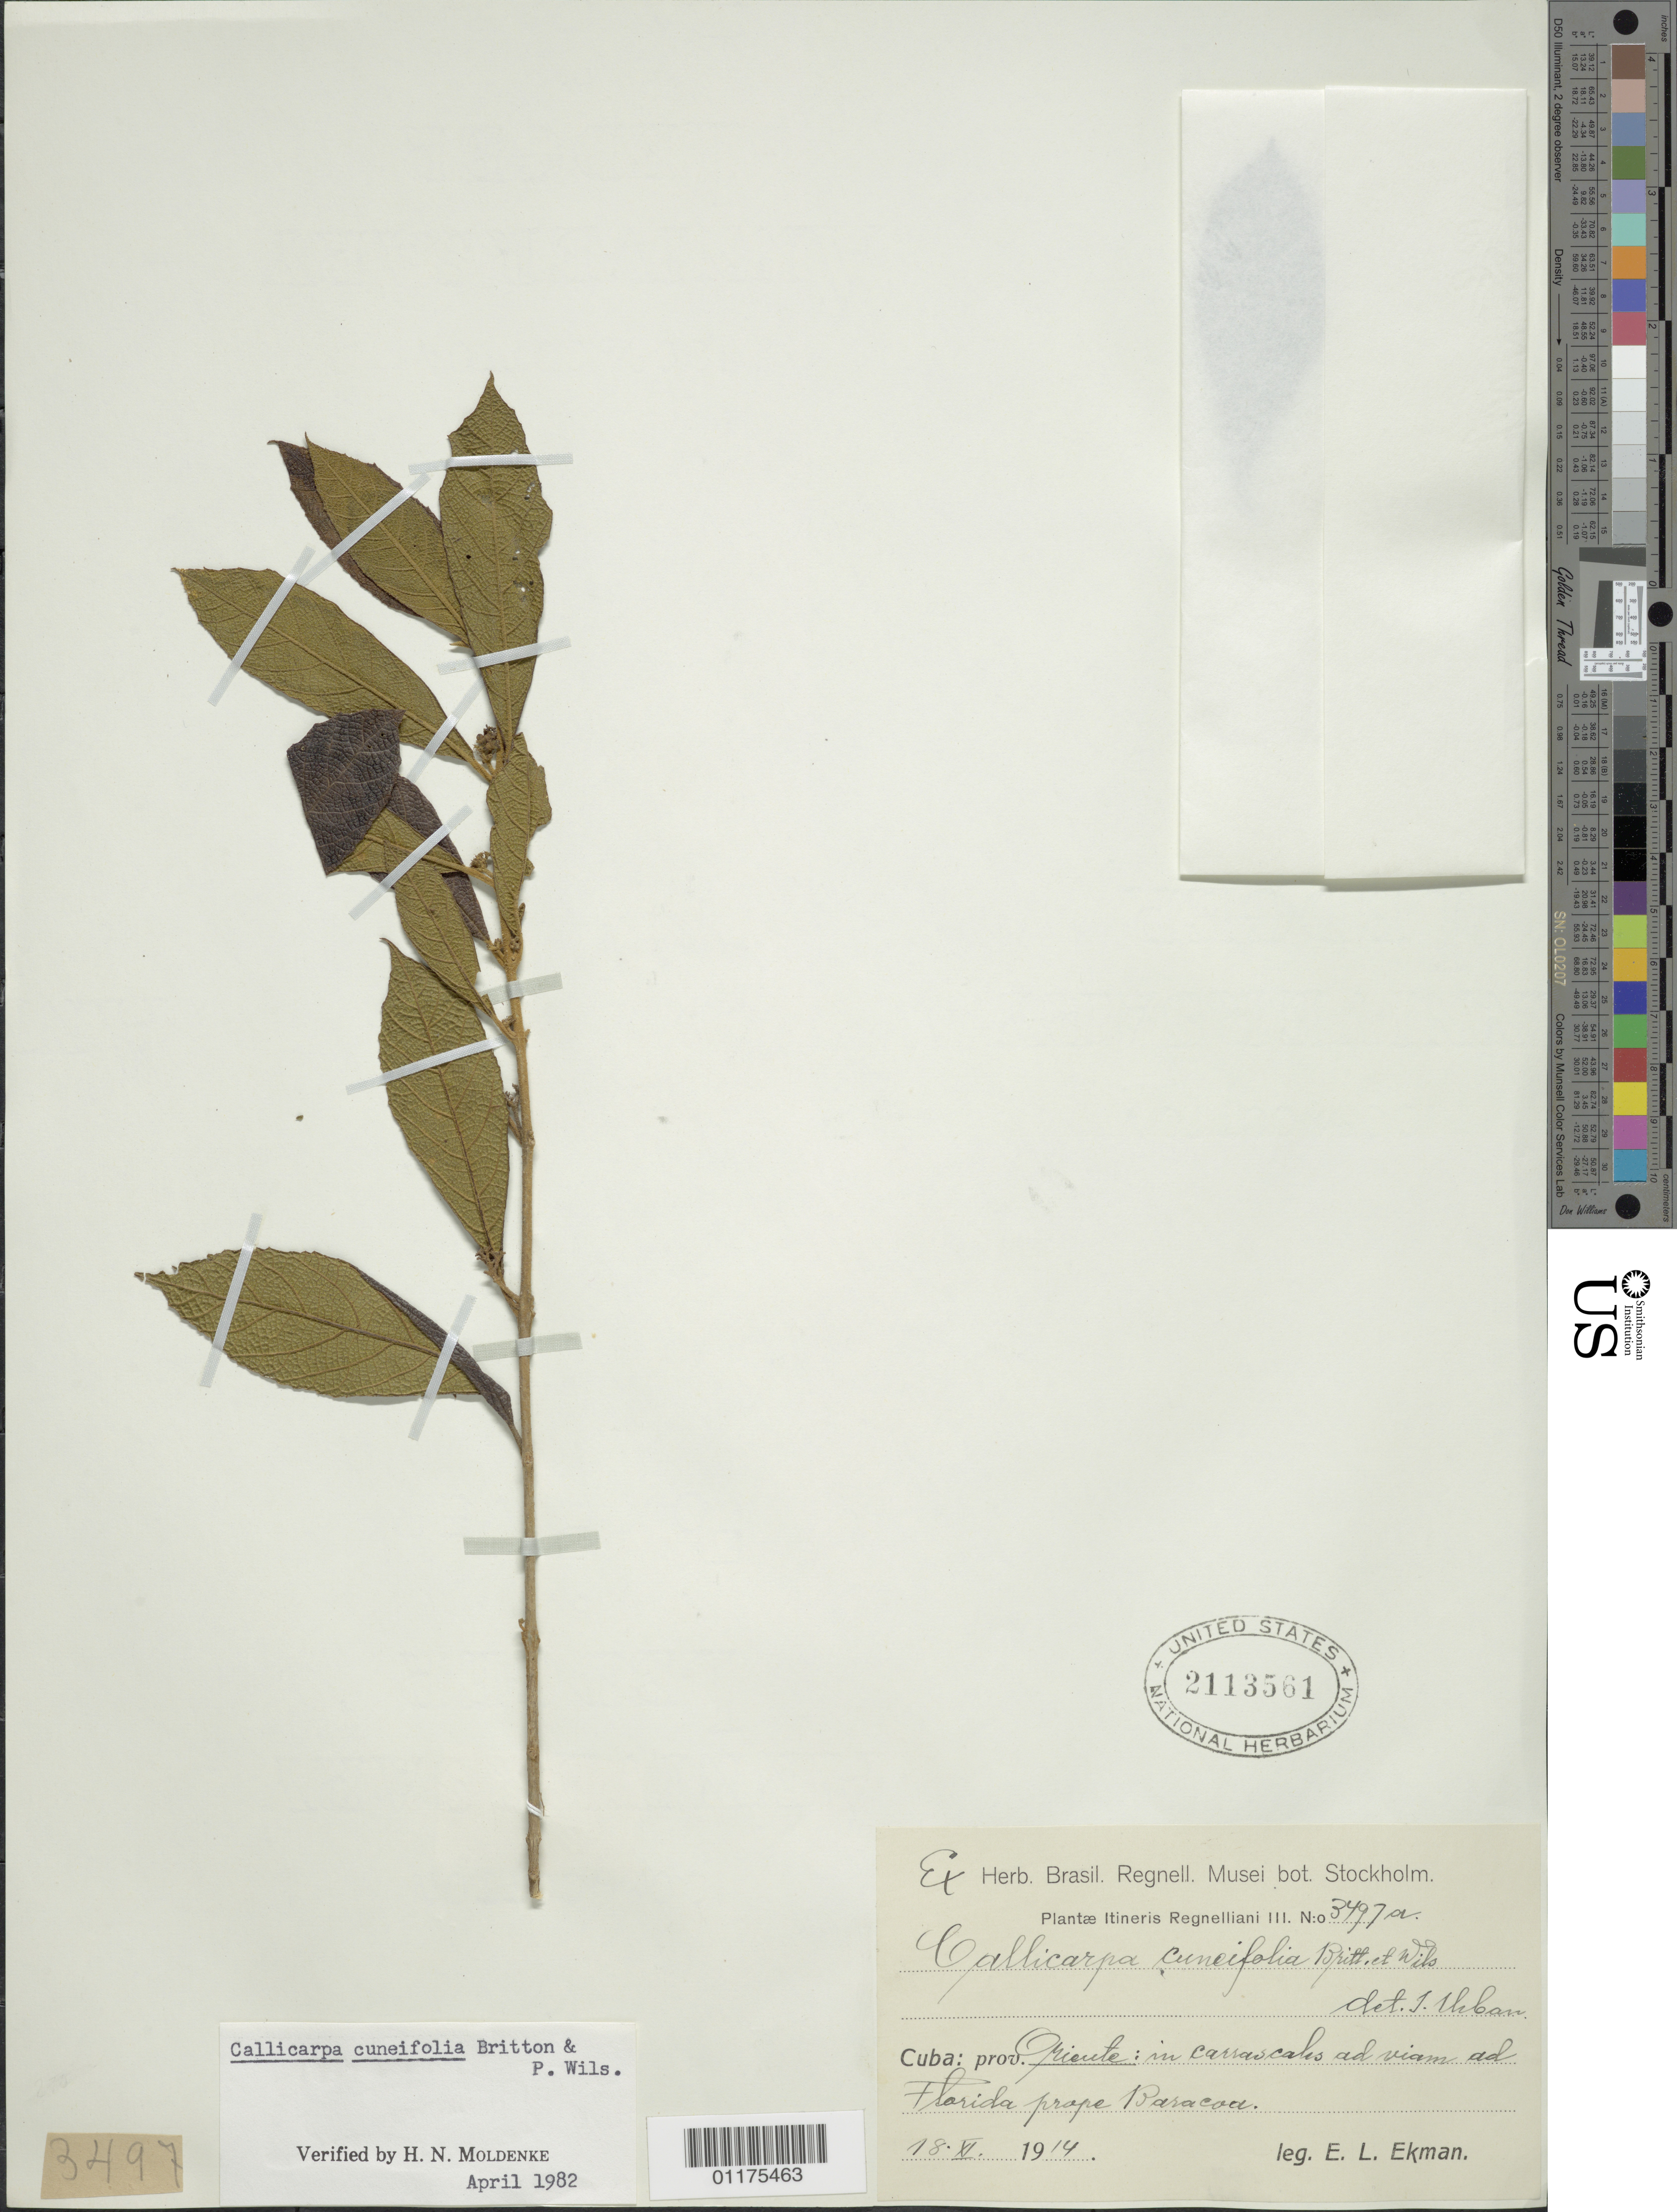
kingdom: Plantae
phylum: Tracheophyta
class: Magnoliopsida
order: Lamiales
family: Lamiaceae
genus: Callicarpa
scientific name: Callicarpa cuneifolia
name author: Britton & P. Wilson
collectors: E. L. Ekman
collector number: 3497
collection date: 1914-11-18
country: Cuba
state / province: Oriente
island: Cuba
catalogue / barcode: US 2113561